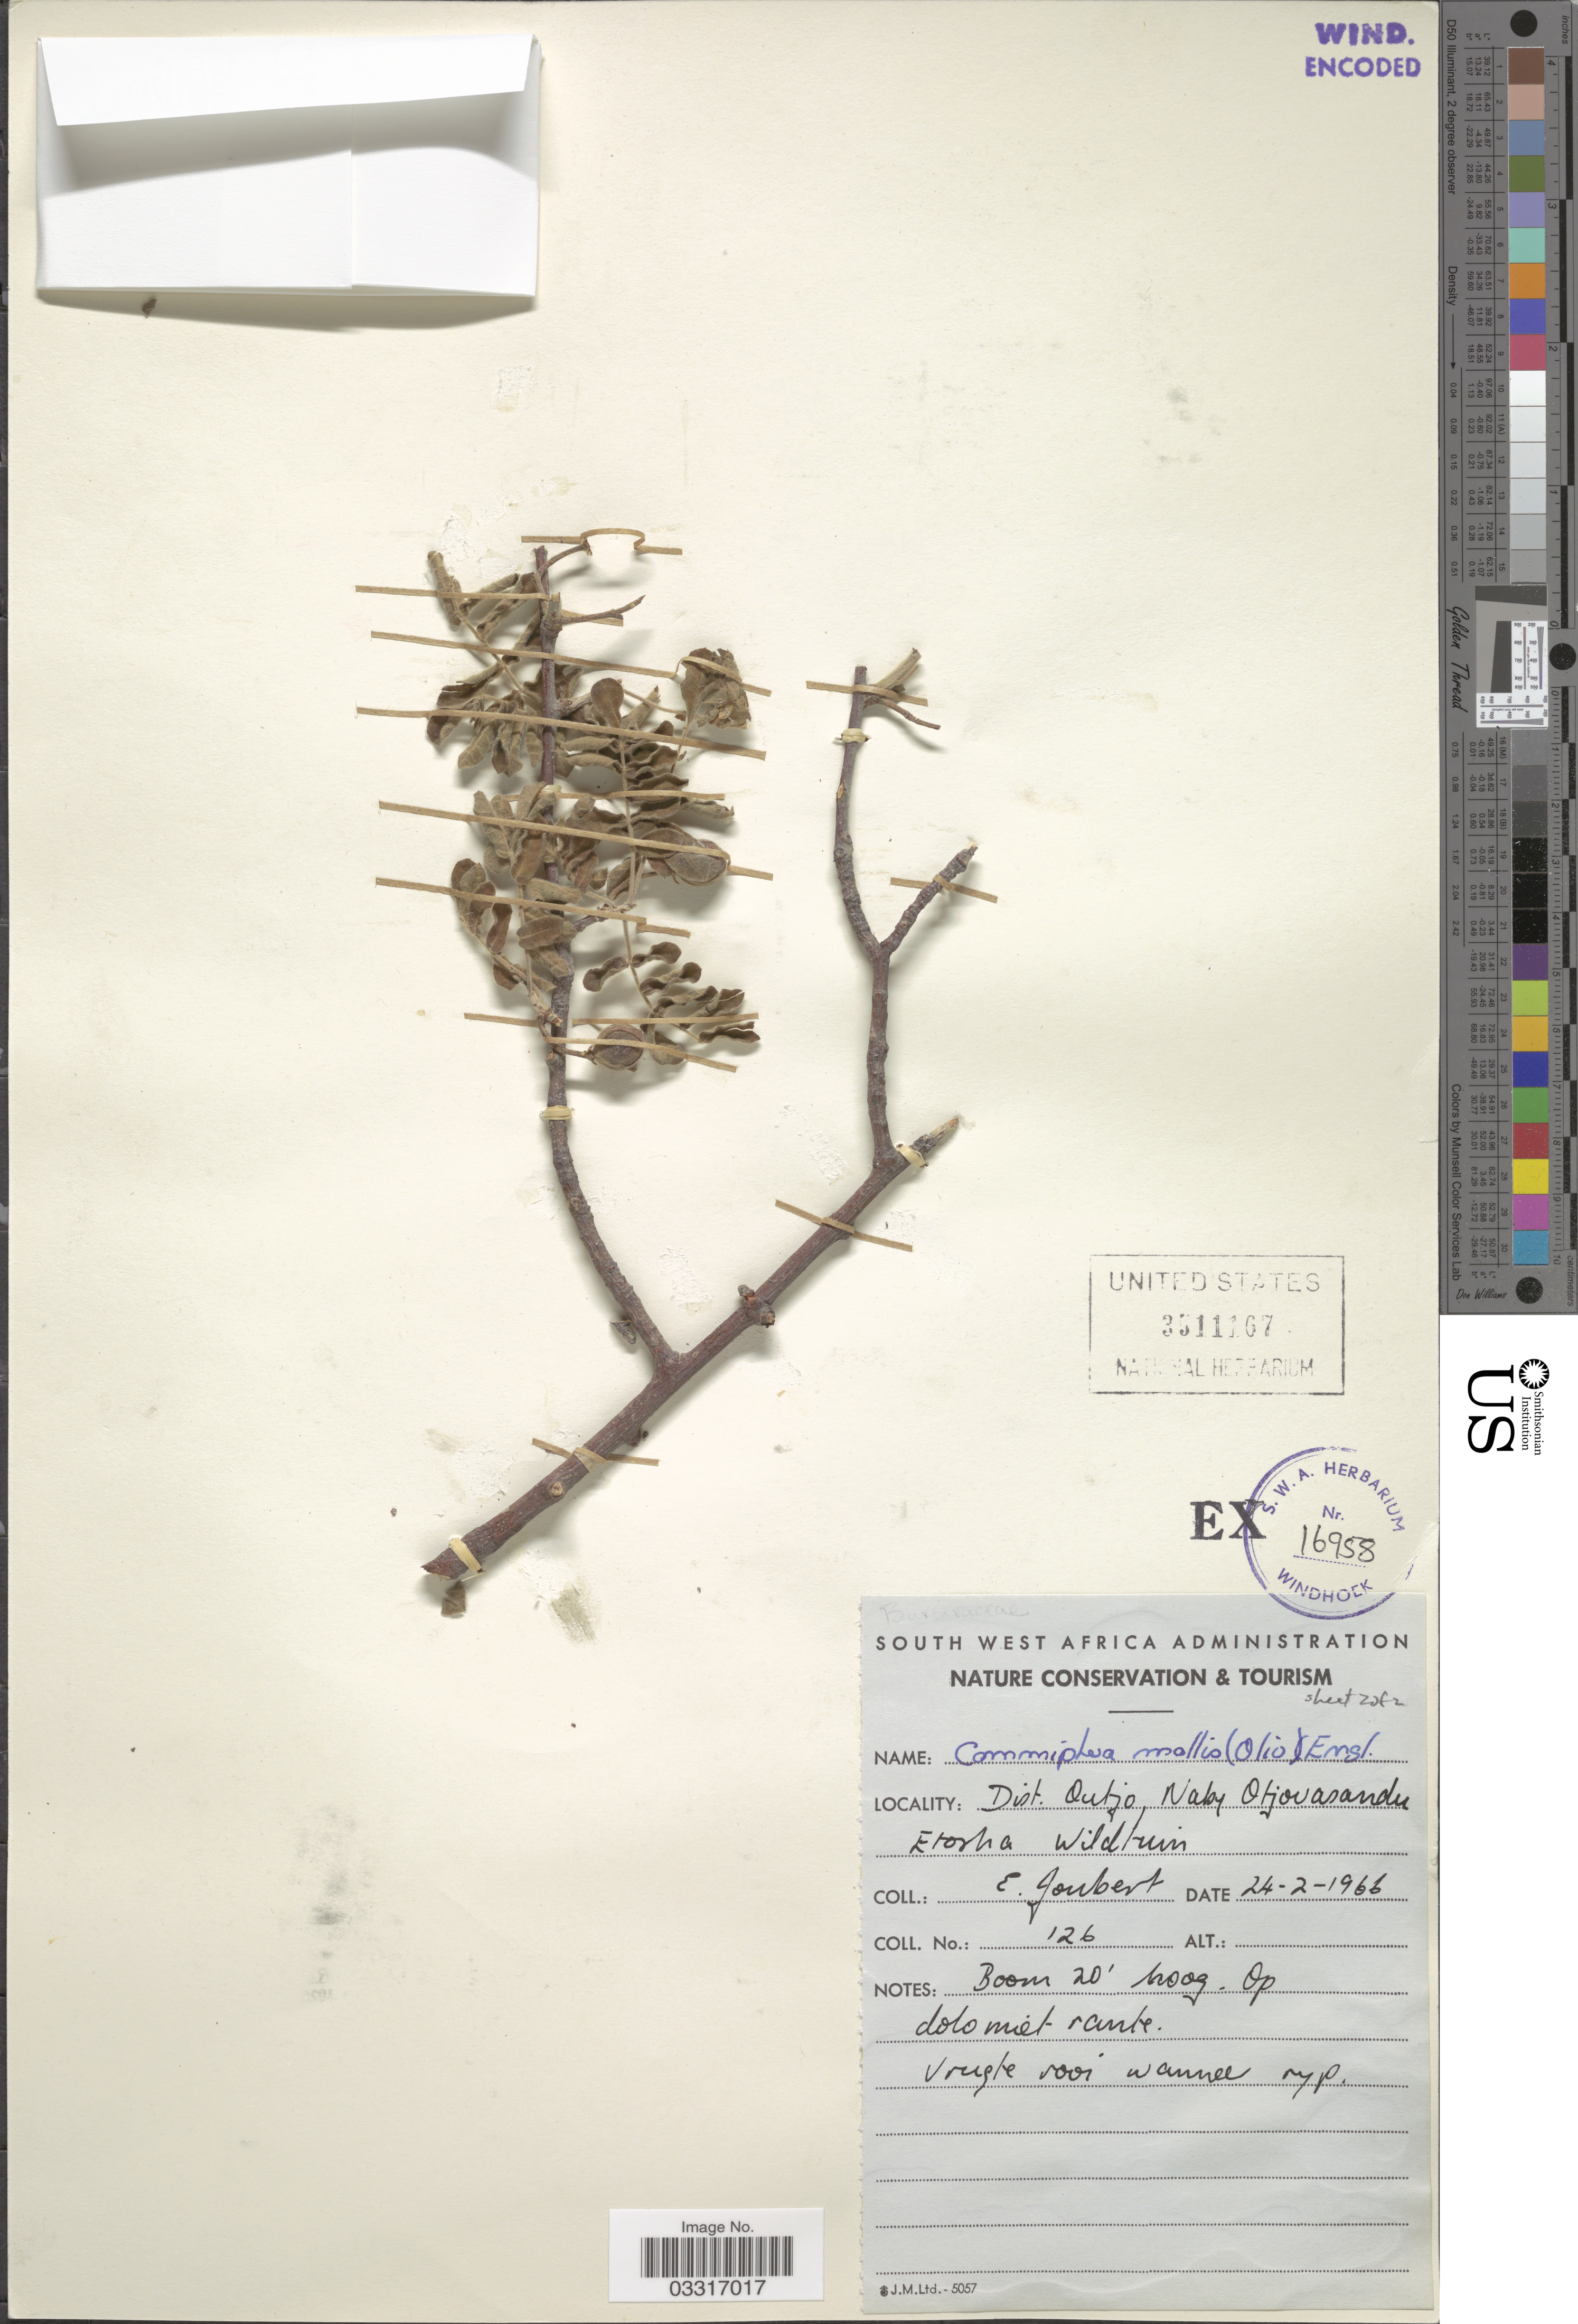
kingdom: Plantae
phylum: Tracheophyta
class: Magnoliopsida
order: Sapindales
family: Burseraceae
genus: Commiphora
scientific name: Commiphora mollis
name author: (Oliv.) Engl.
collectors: E. Joubert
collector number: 126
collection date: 1966-02-24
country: Namibia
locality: Dist. Outjo, Naby Otjovasandu Otosha Wildtuin.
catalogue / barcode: US 3511167